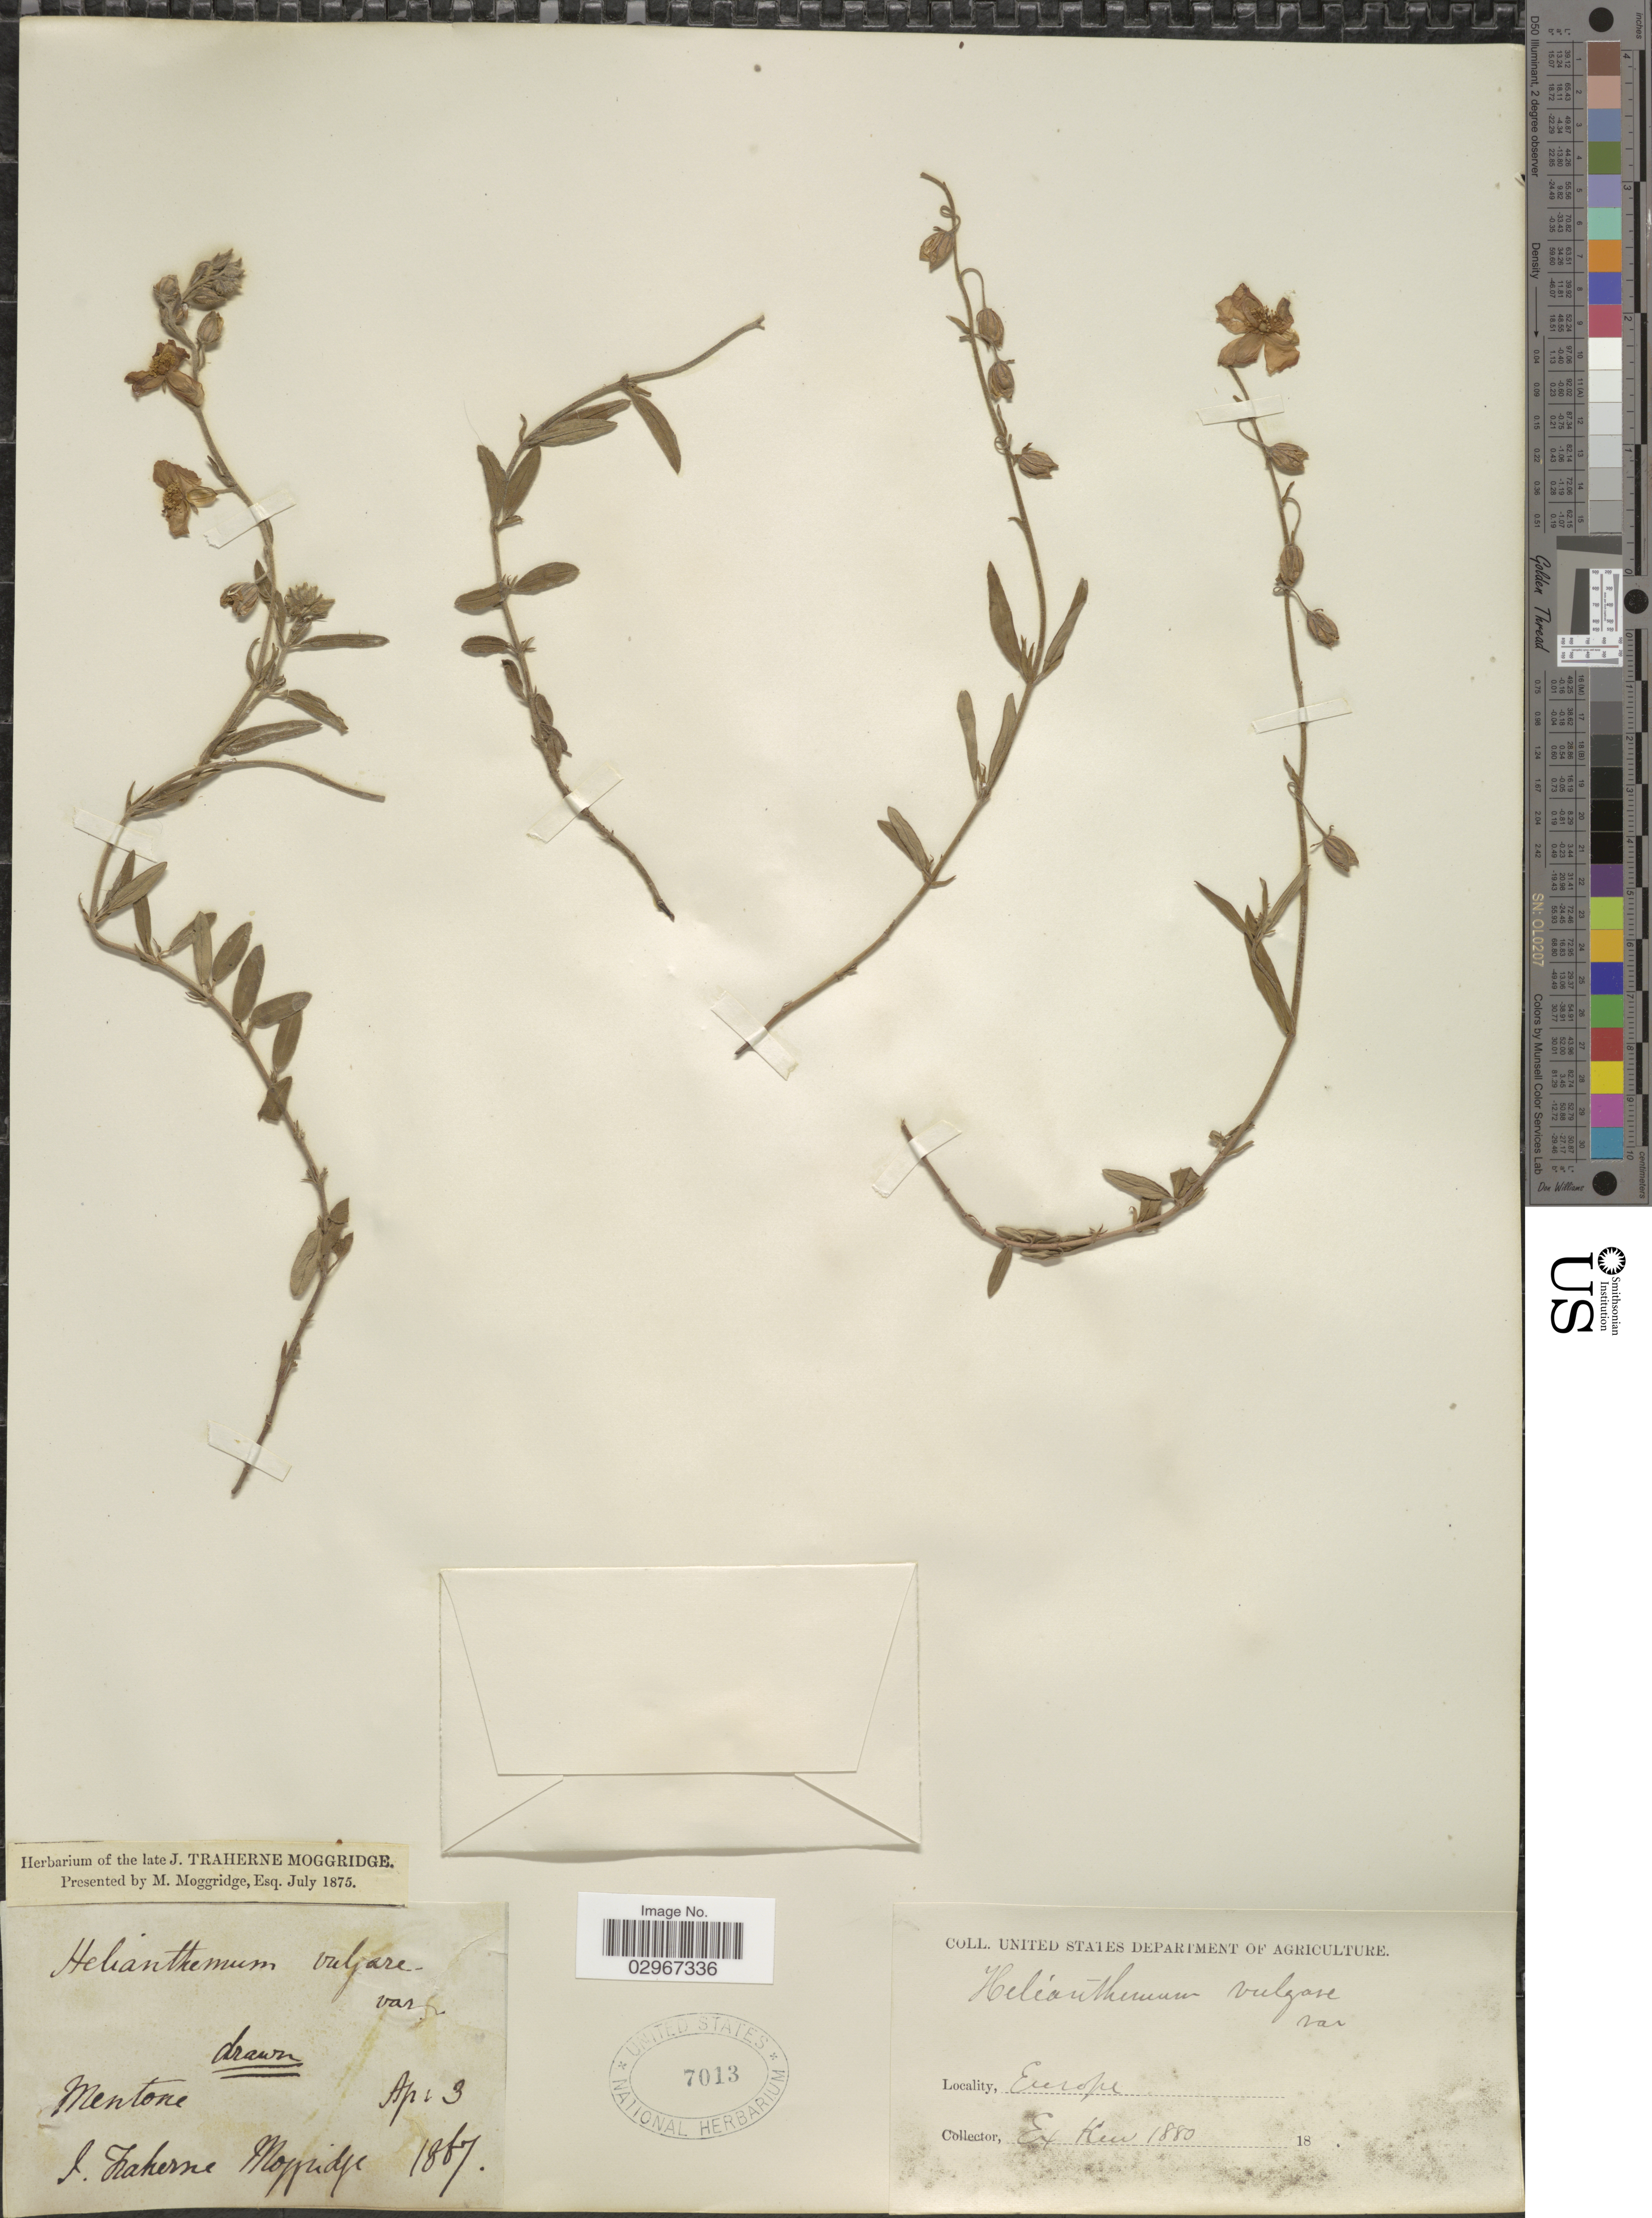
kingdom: Plantae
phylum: Tracheophyta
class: Magnoliopsida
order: Malvales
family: Cistaceae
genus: Helianthemum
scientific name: Helianthemum vulgare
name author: Gaertn.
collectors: I. Moggridge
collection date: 1867-04-13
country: France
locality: Mentone, Europe.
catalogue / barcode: US 7013